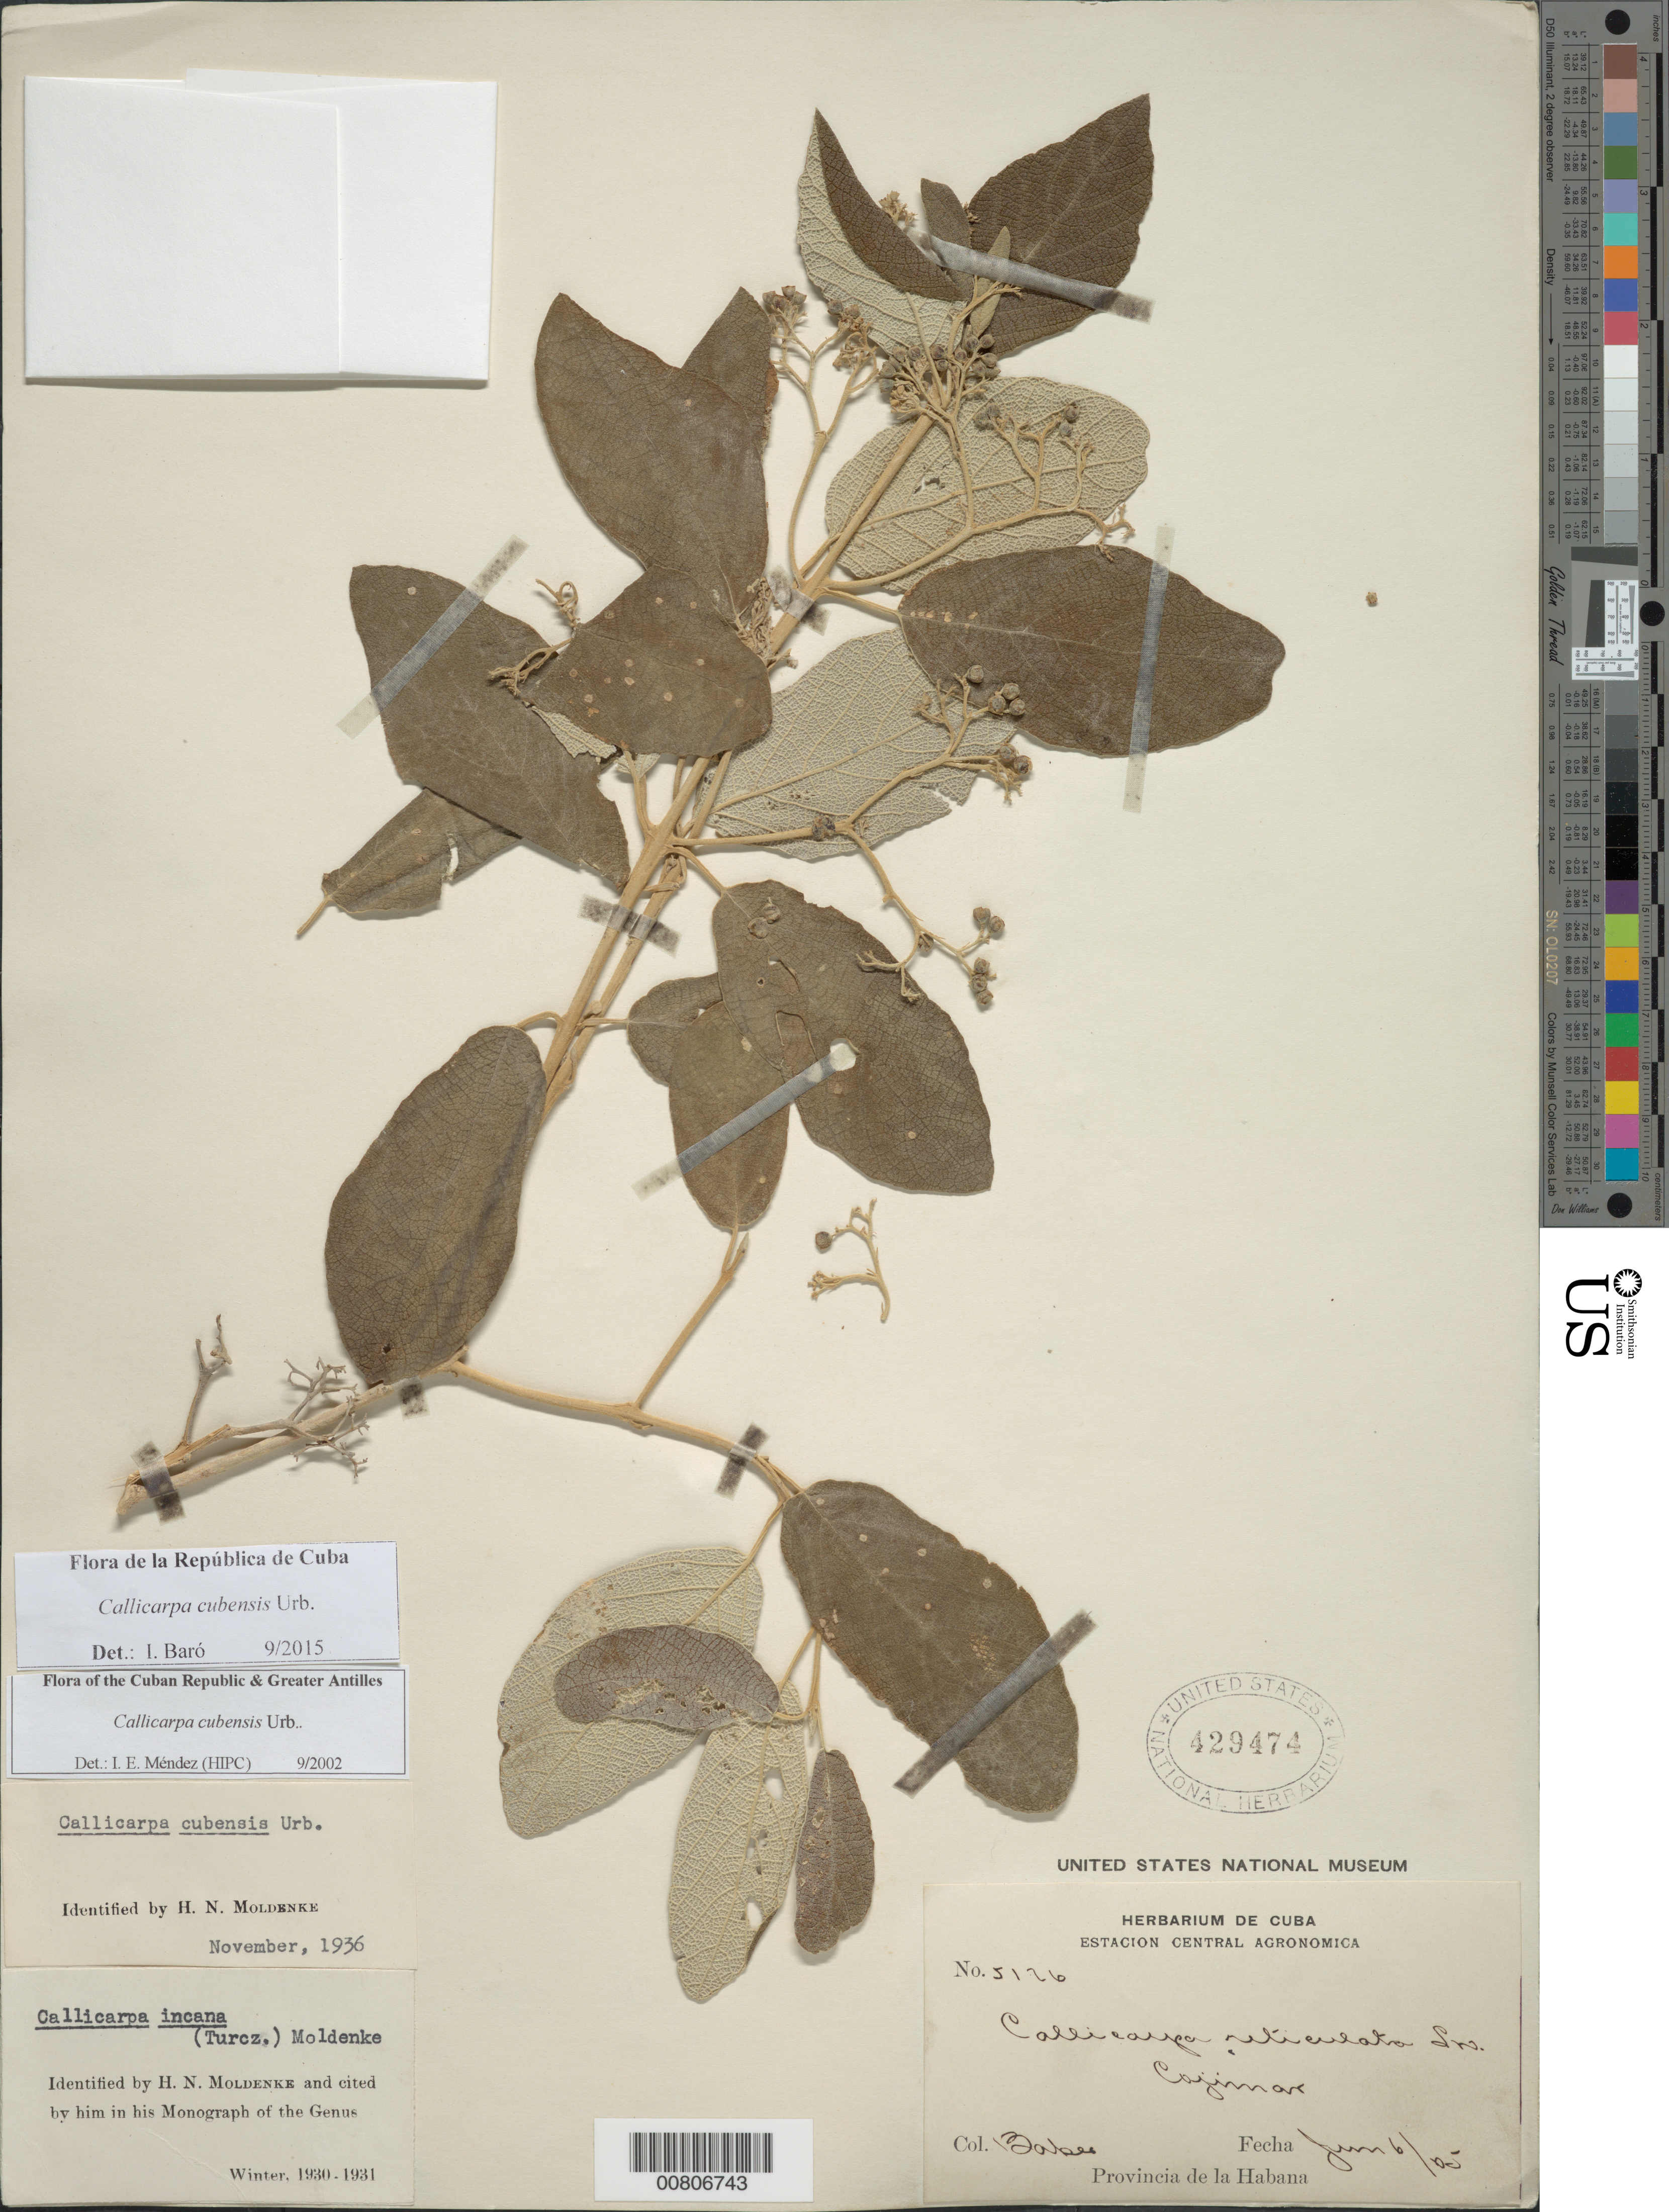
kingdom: Plantae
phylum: Tracheophyta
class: Magnoliopsida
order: Lamiales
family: Lamiaceae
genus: Callicarpa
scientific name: Callicarpa cubensis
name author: Urb.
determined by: Baró Oliedo, I.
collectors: C. F. Baker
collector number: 5176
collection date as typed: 06 Jun 1905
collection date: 1905-06-06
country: Cuba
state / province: La Habana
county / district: Municipio Habana del Este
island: Cuba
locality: Cojimar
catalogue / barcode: US 429474